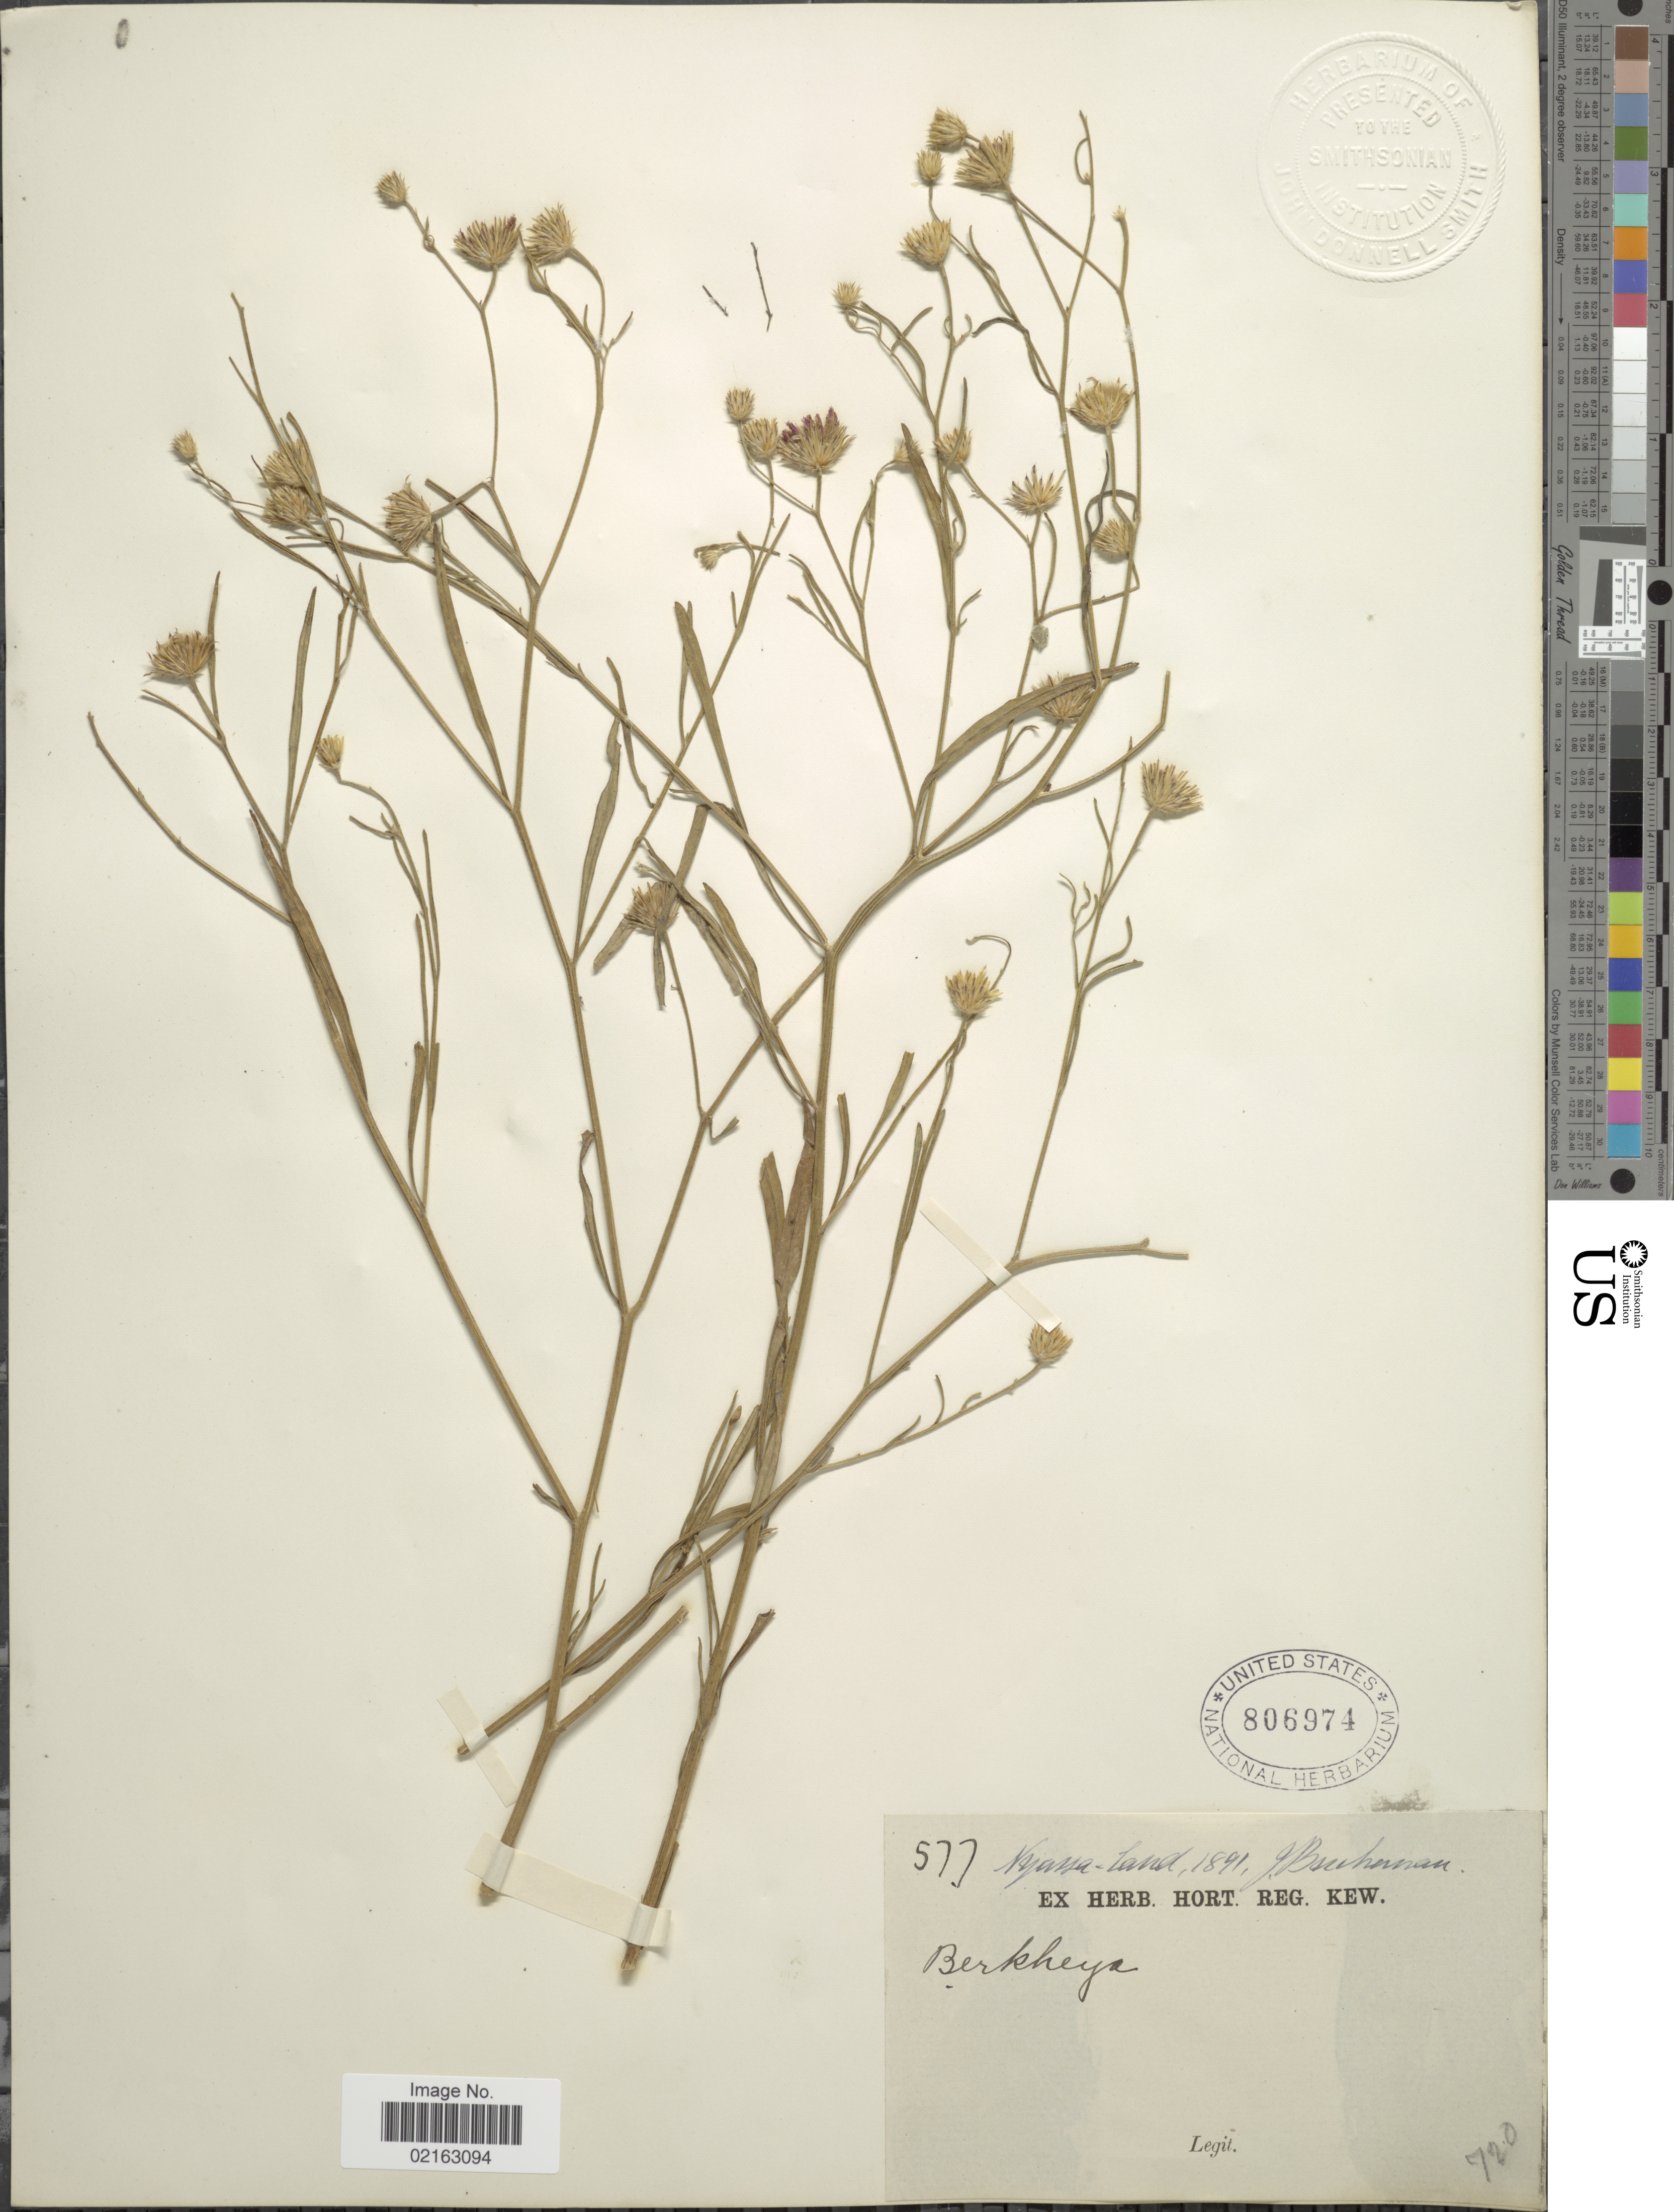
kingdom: Plantae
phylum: Tracheophyta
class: Magnoliopsida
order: Asterales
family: Asteraceae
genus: Berkheya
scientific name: Berkheya sp.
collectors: J. Buchanan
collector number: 577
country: Malawi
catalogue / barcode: US 806974